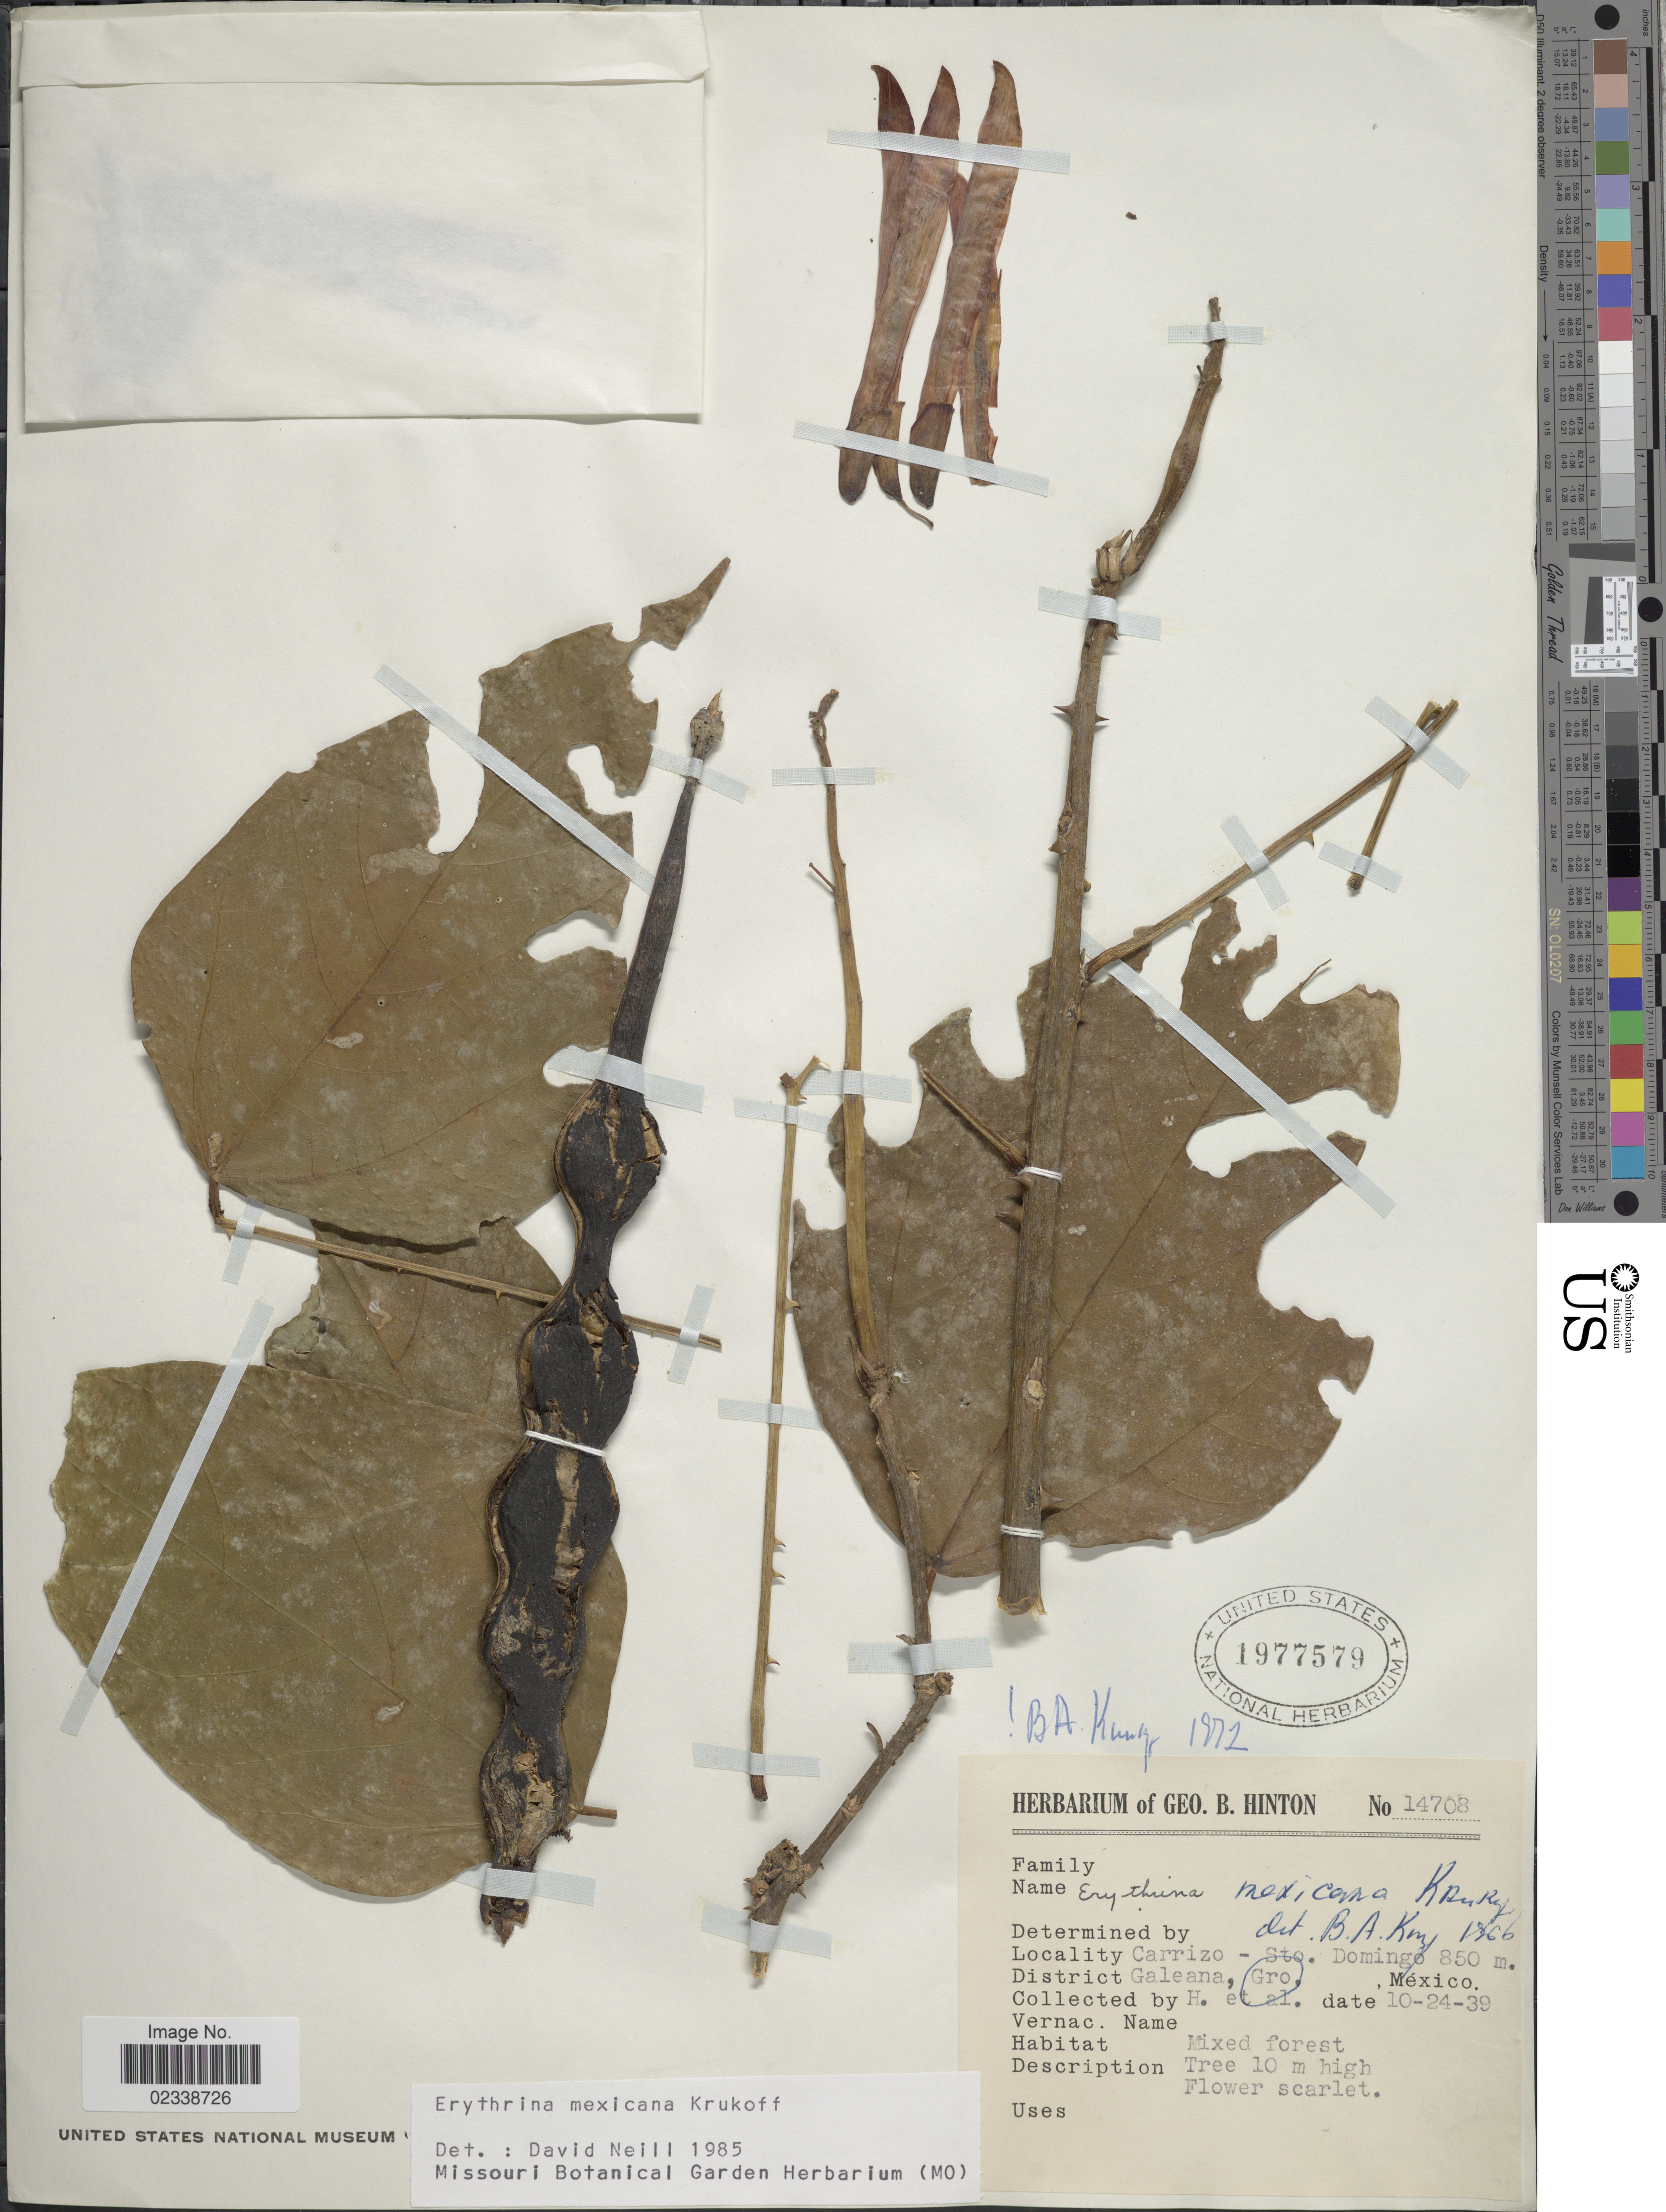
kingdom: Plantae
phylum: Tracheophyta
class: Magnoliopsida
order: Fabales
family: Fabaceae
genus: Erythrina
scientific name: Erythrina mexicana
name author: Krukoff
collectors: G. B. Hinton & et al.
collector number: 14708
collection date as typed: Transcribed d/m/y: 24/10/39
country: Mexico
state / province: Guerrero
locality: Carrizo-Sto. Domingo, District Galeana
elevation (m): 850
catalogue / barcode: US 1977579